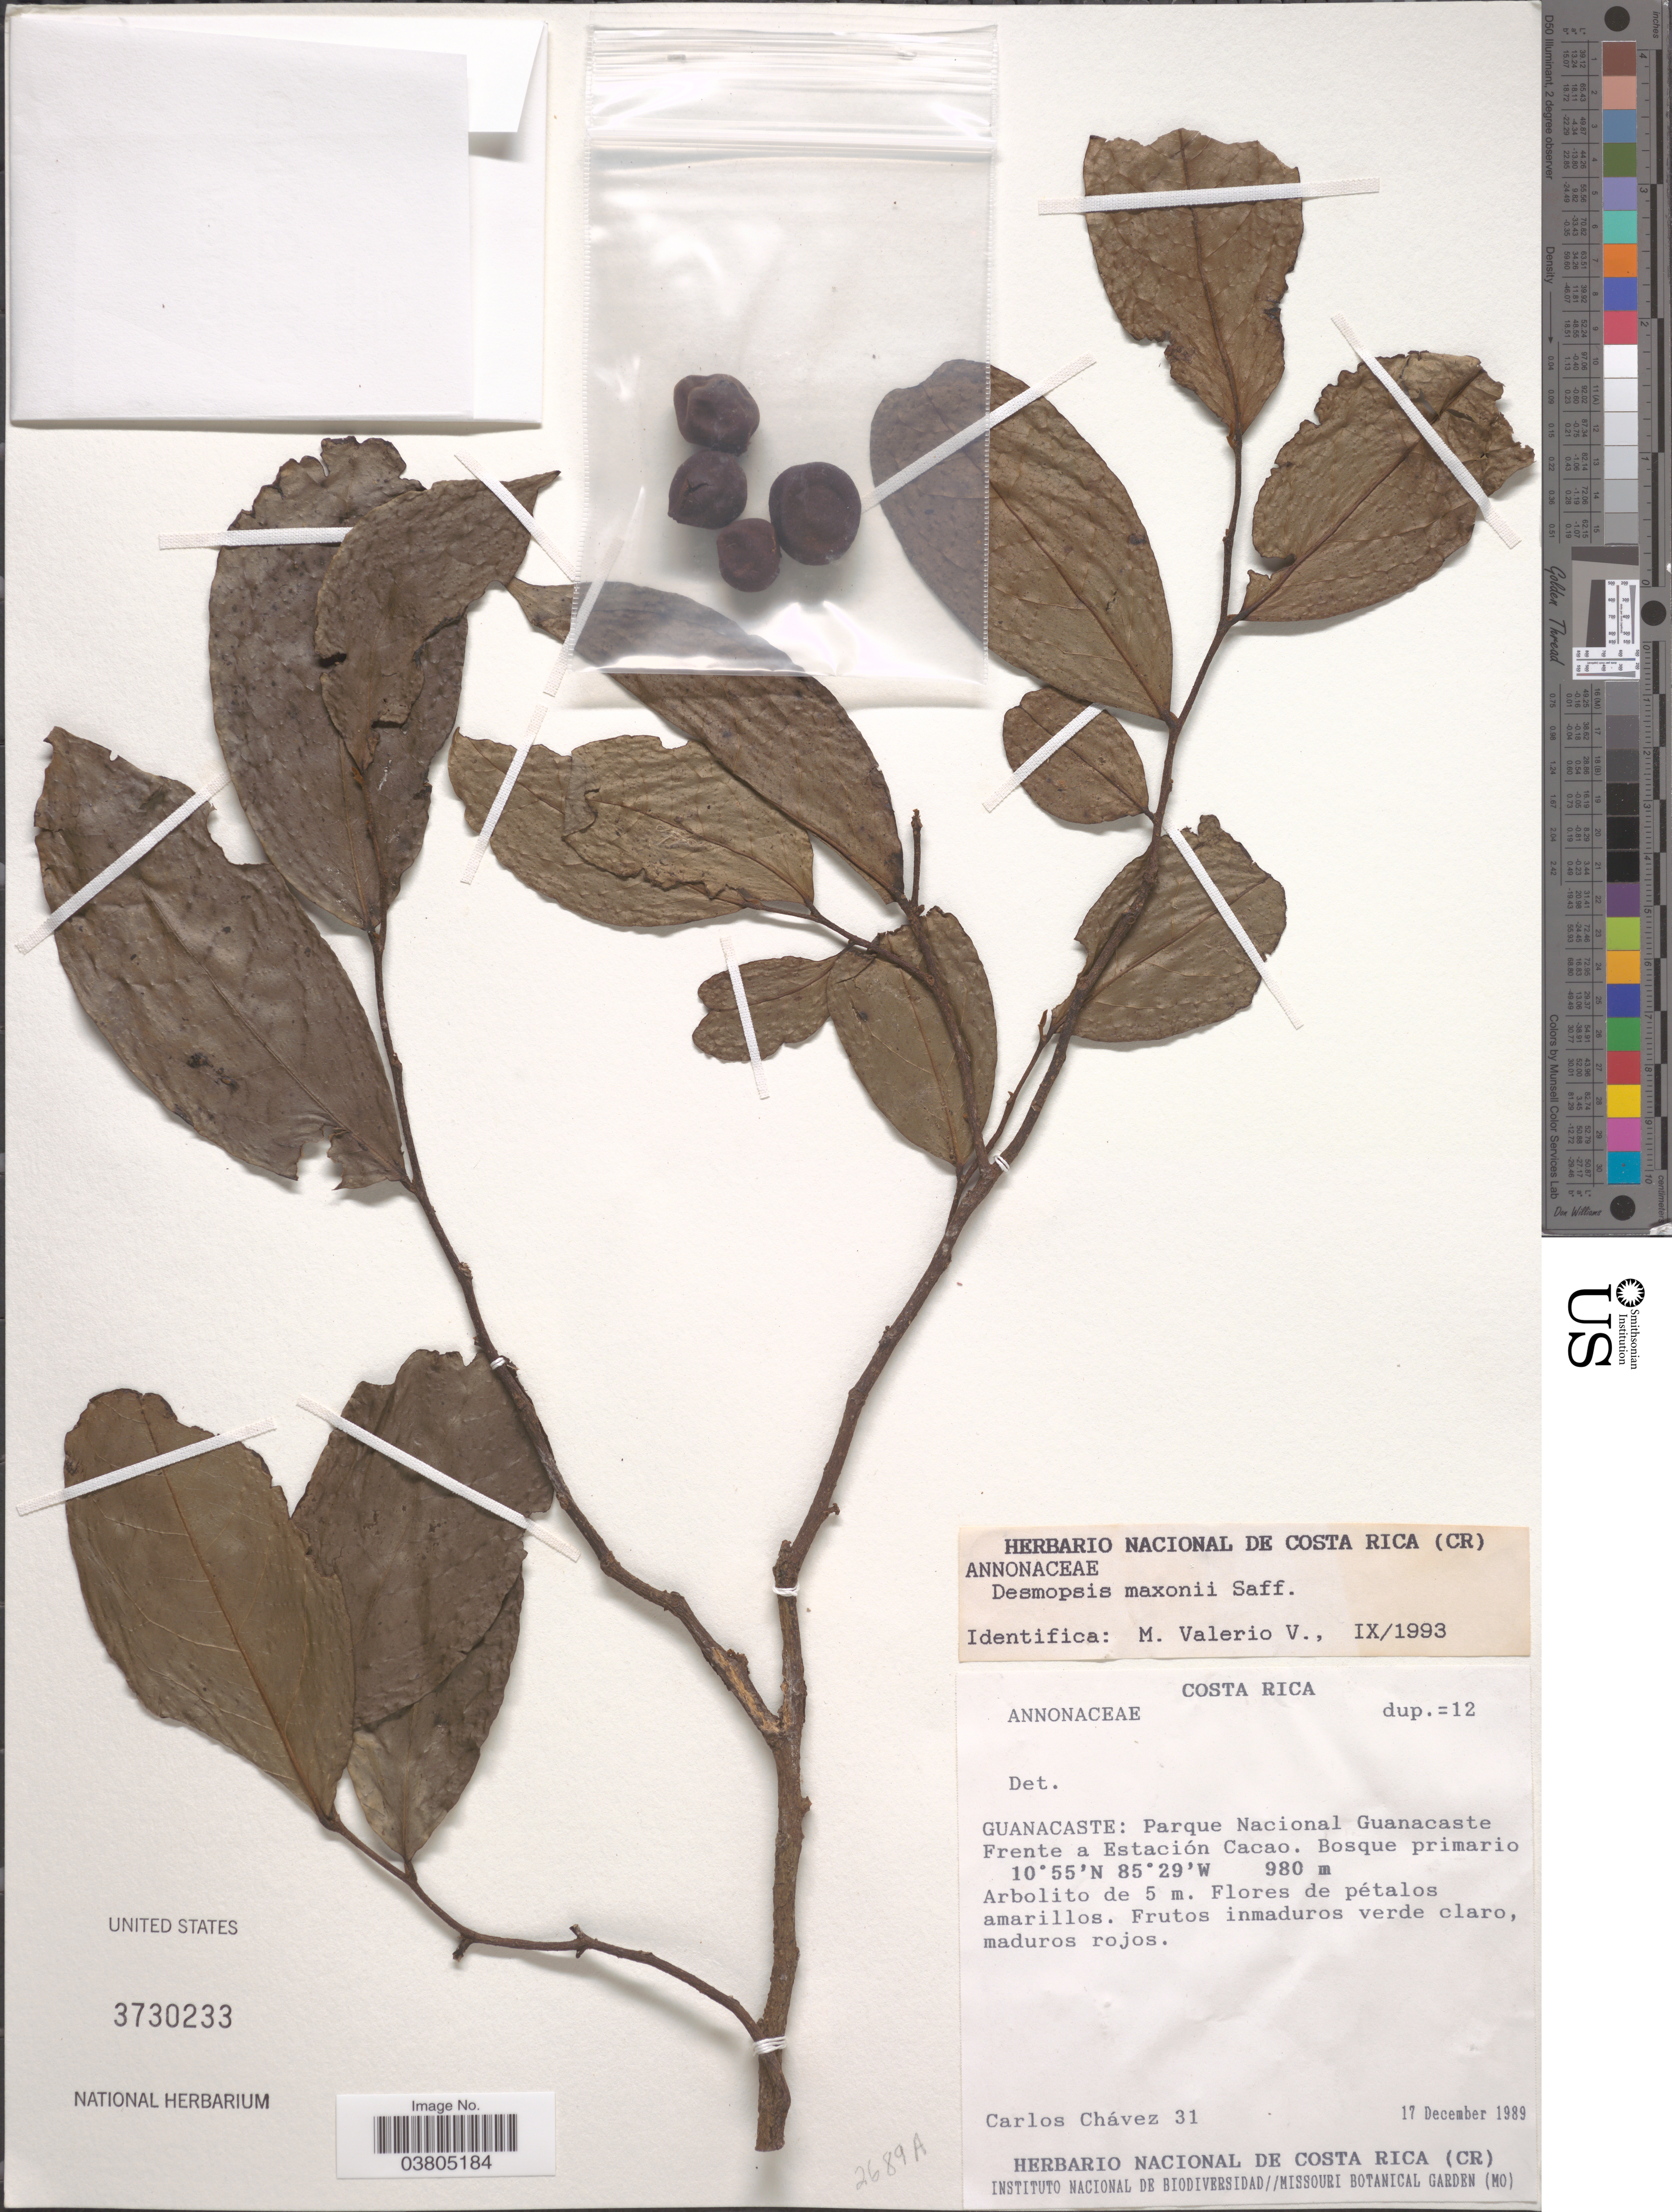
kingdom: Plantae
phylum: Tracheophyta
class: Magnoliopsida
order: Magnoliales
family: Annonaceae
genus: Desmopsis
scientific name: Desmopsis maxonii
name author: Saff.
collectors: C. Chávez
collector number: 31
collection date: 1989-12-17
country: Costa Rica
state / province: Guanacaste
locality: Parque Nacional Guanacaste Frente a Estación Cacao.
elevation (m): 980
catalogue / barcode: US 3730233